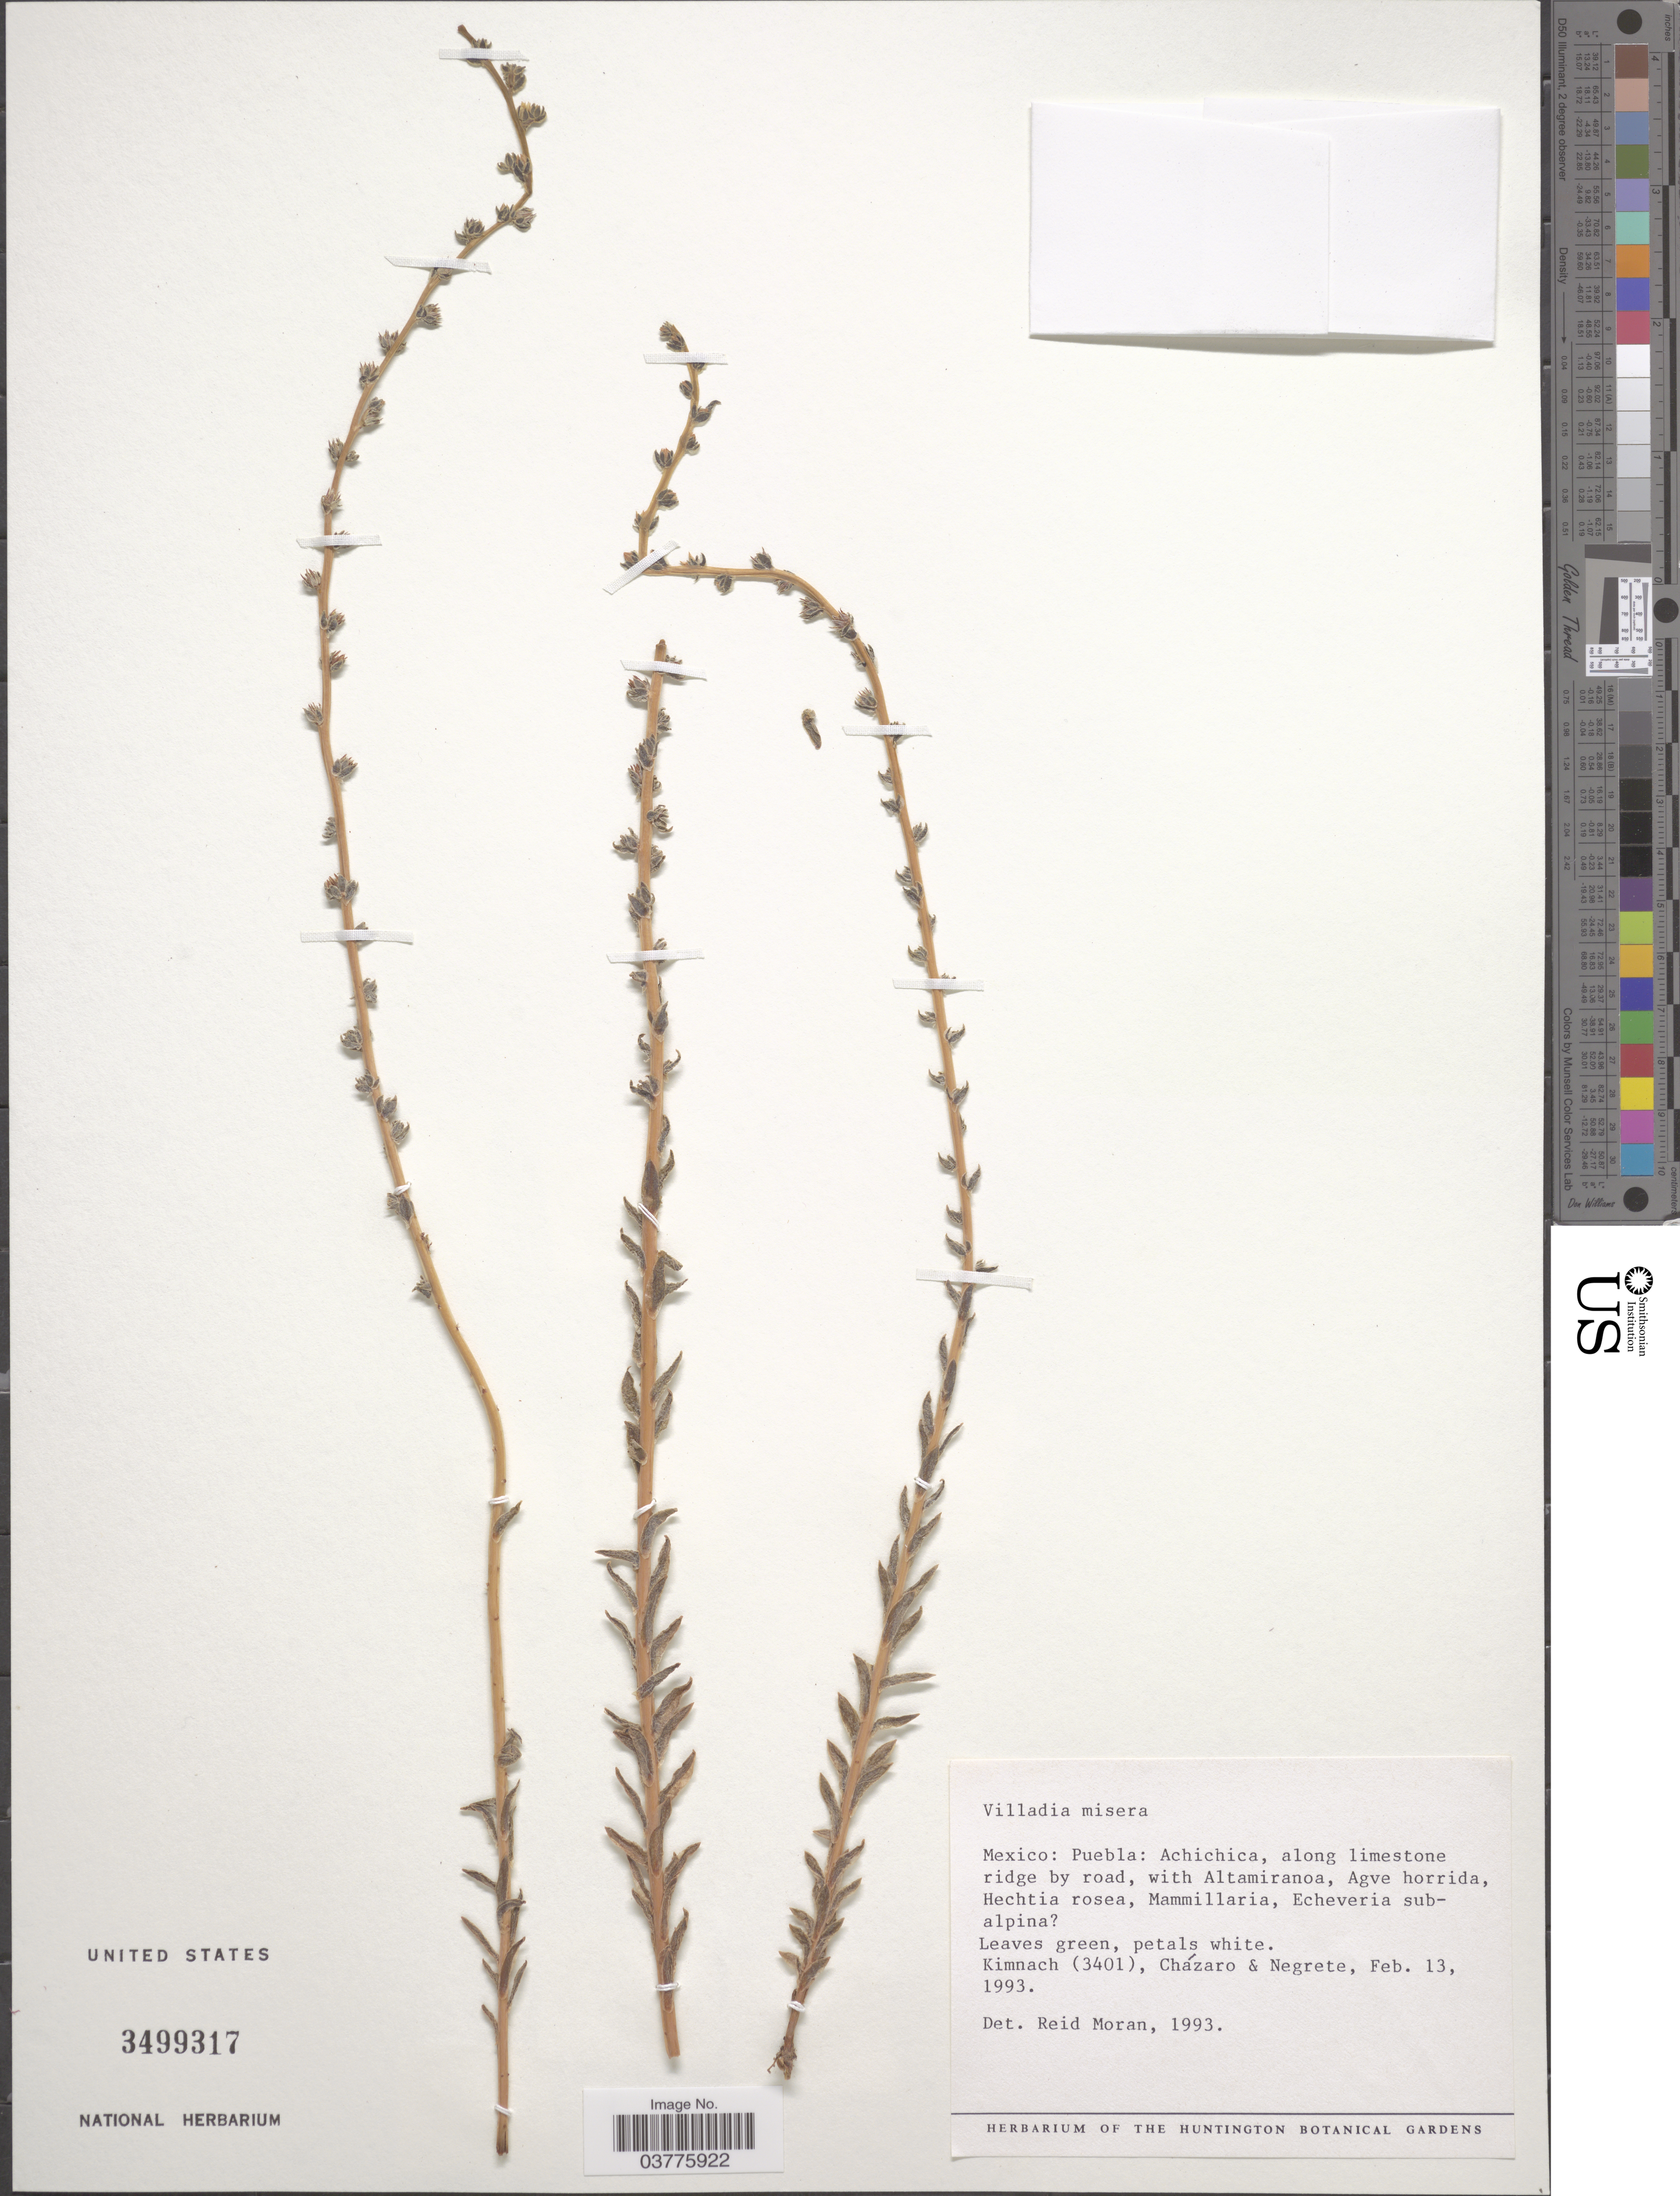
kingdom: Plantae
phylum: Tracheophyta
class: Magnoliopsida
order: Saxifragales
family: Crassulaceae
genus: Villadia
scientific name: Villadia misera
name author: (Lindl.) R.T. Clausen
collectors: -. Kimnach, Chazaro & Negrete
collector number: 3401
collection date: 1993-02-13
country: Mexico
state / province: Puebla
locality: Achichica, along limestone ridge by road.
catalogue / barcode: US 3499317